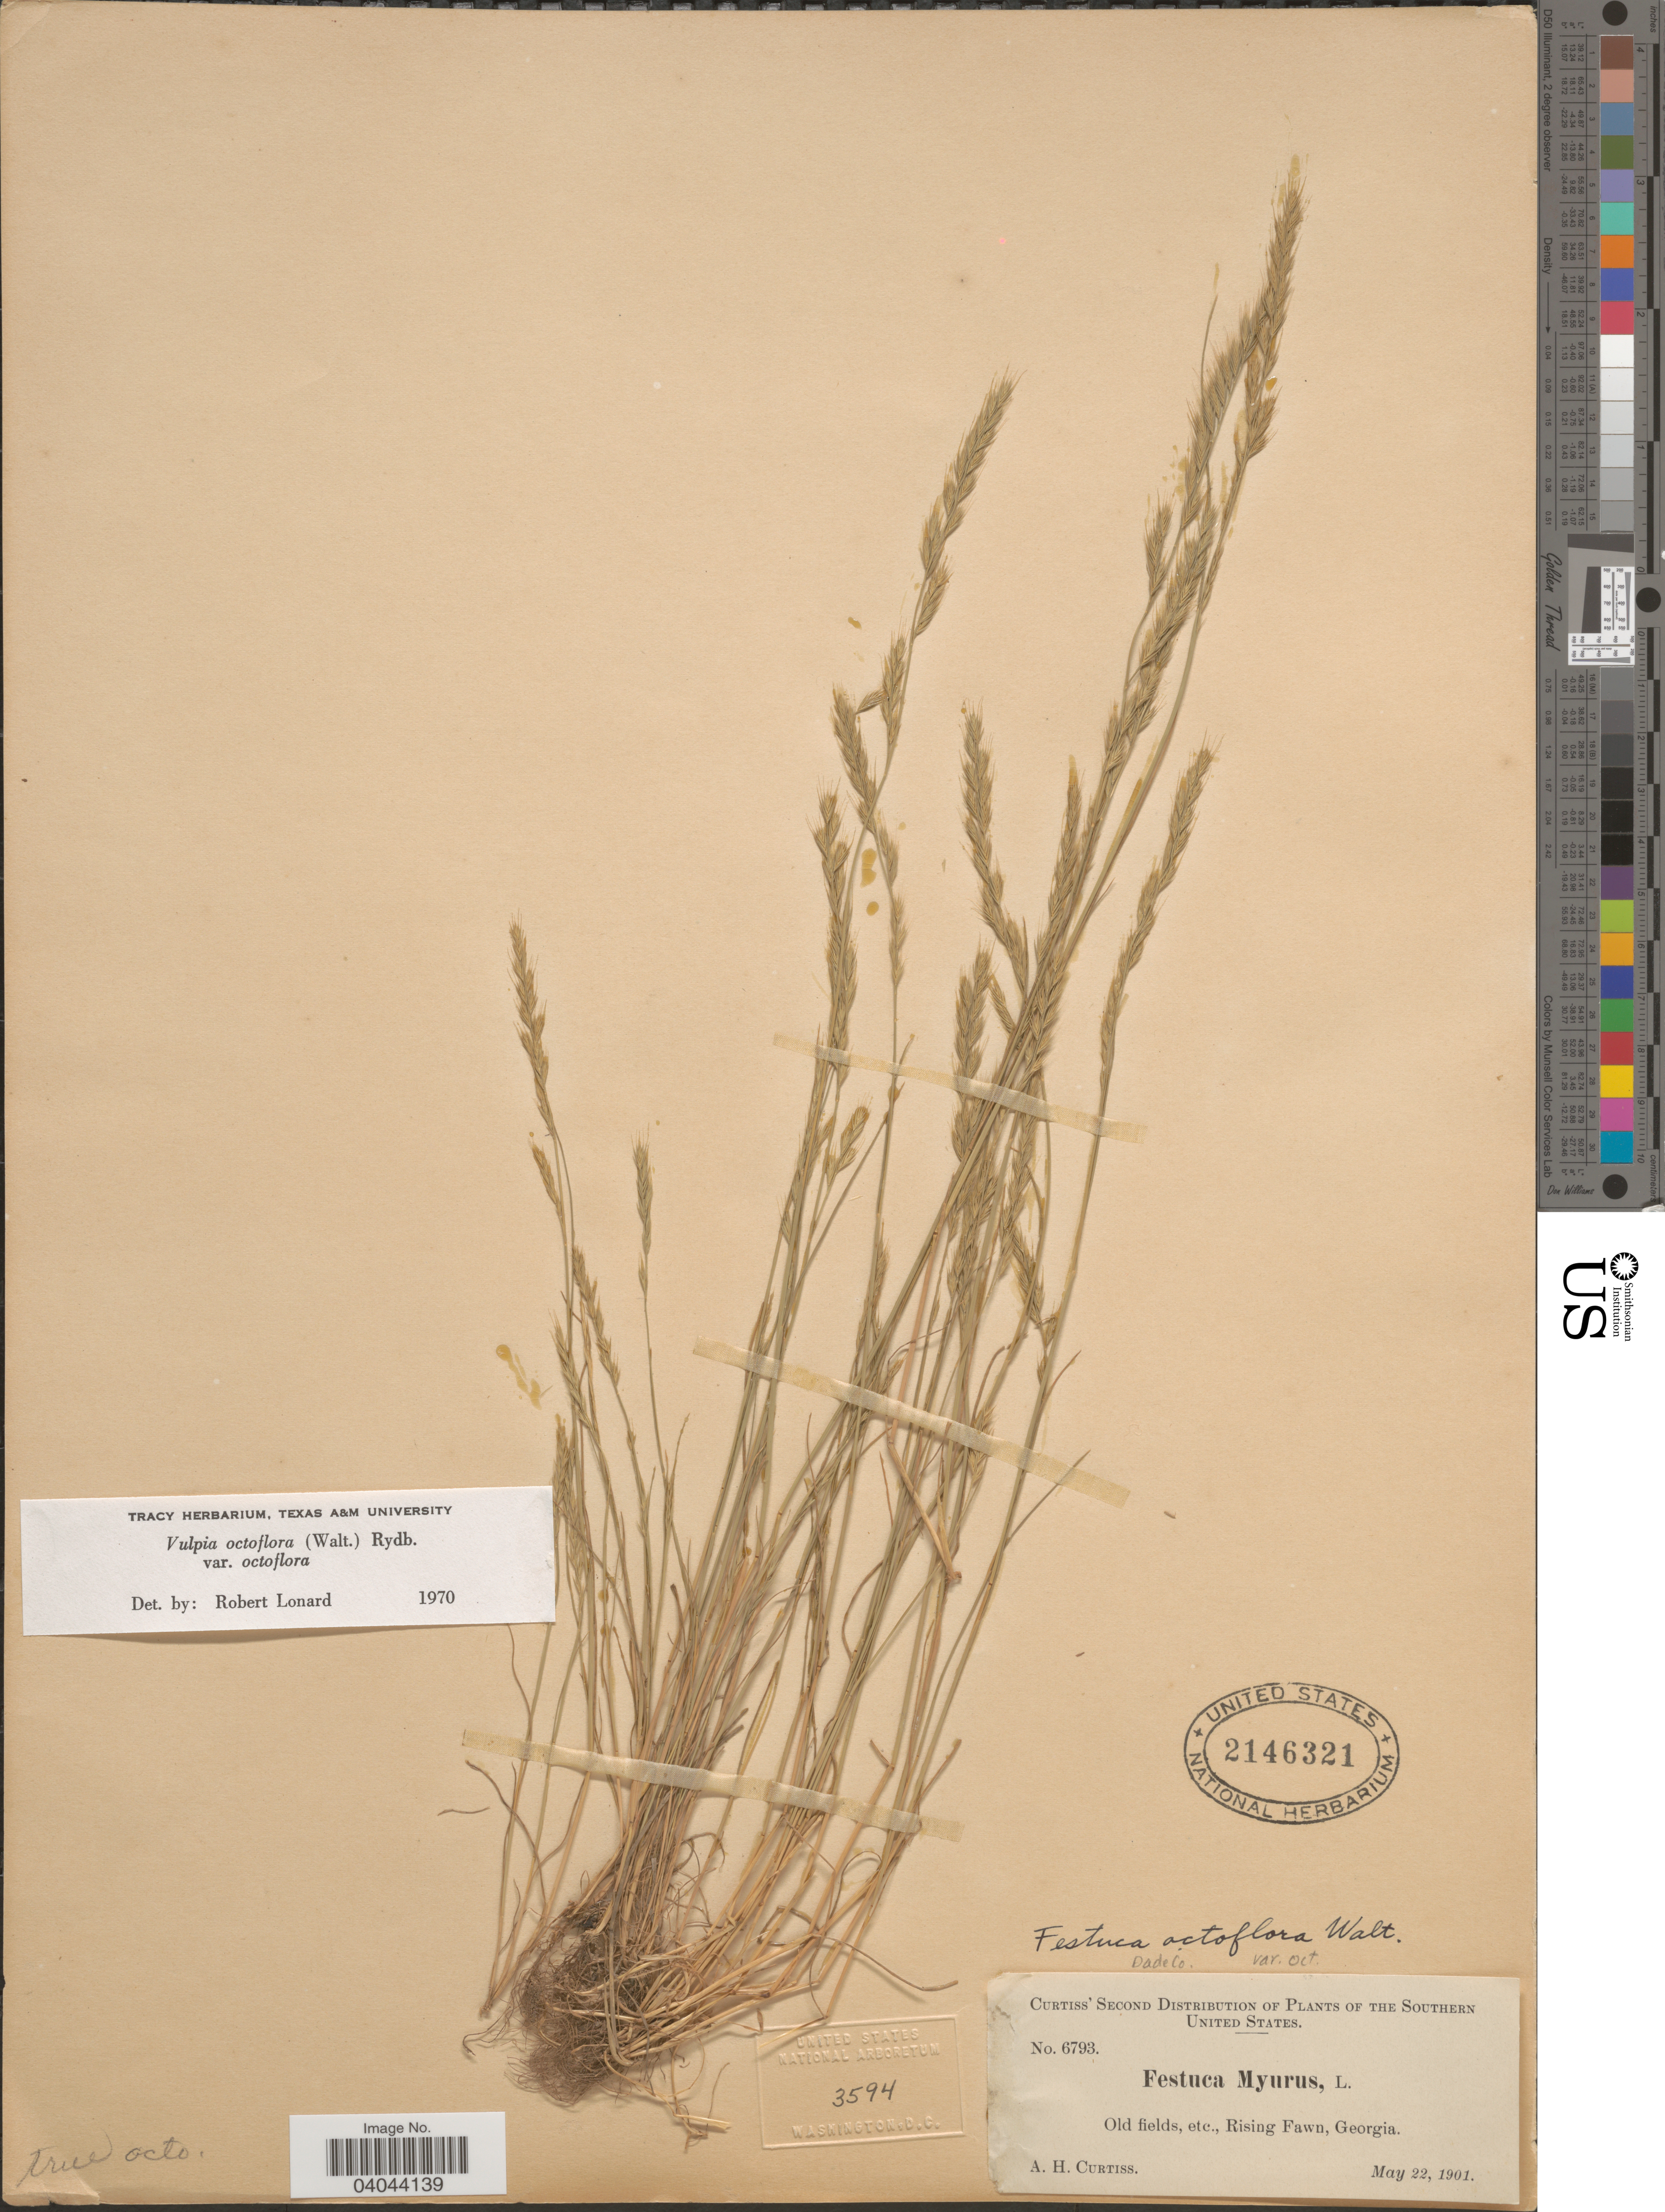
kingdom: Plantae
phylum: Tracheophyta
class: Liliopsida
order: Poales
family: Poaceae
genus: Festuca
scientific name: Festuca octoflora var. octoflora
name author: Walter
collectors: A. H. Curtiss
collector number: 6793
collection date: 1901-05-22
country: United States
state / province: Georgia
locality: Dade Co. The Southern United States. Old fields, etc., Rising Fawn.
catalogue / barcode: US 2146321